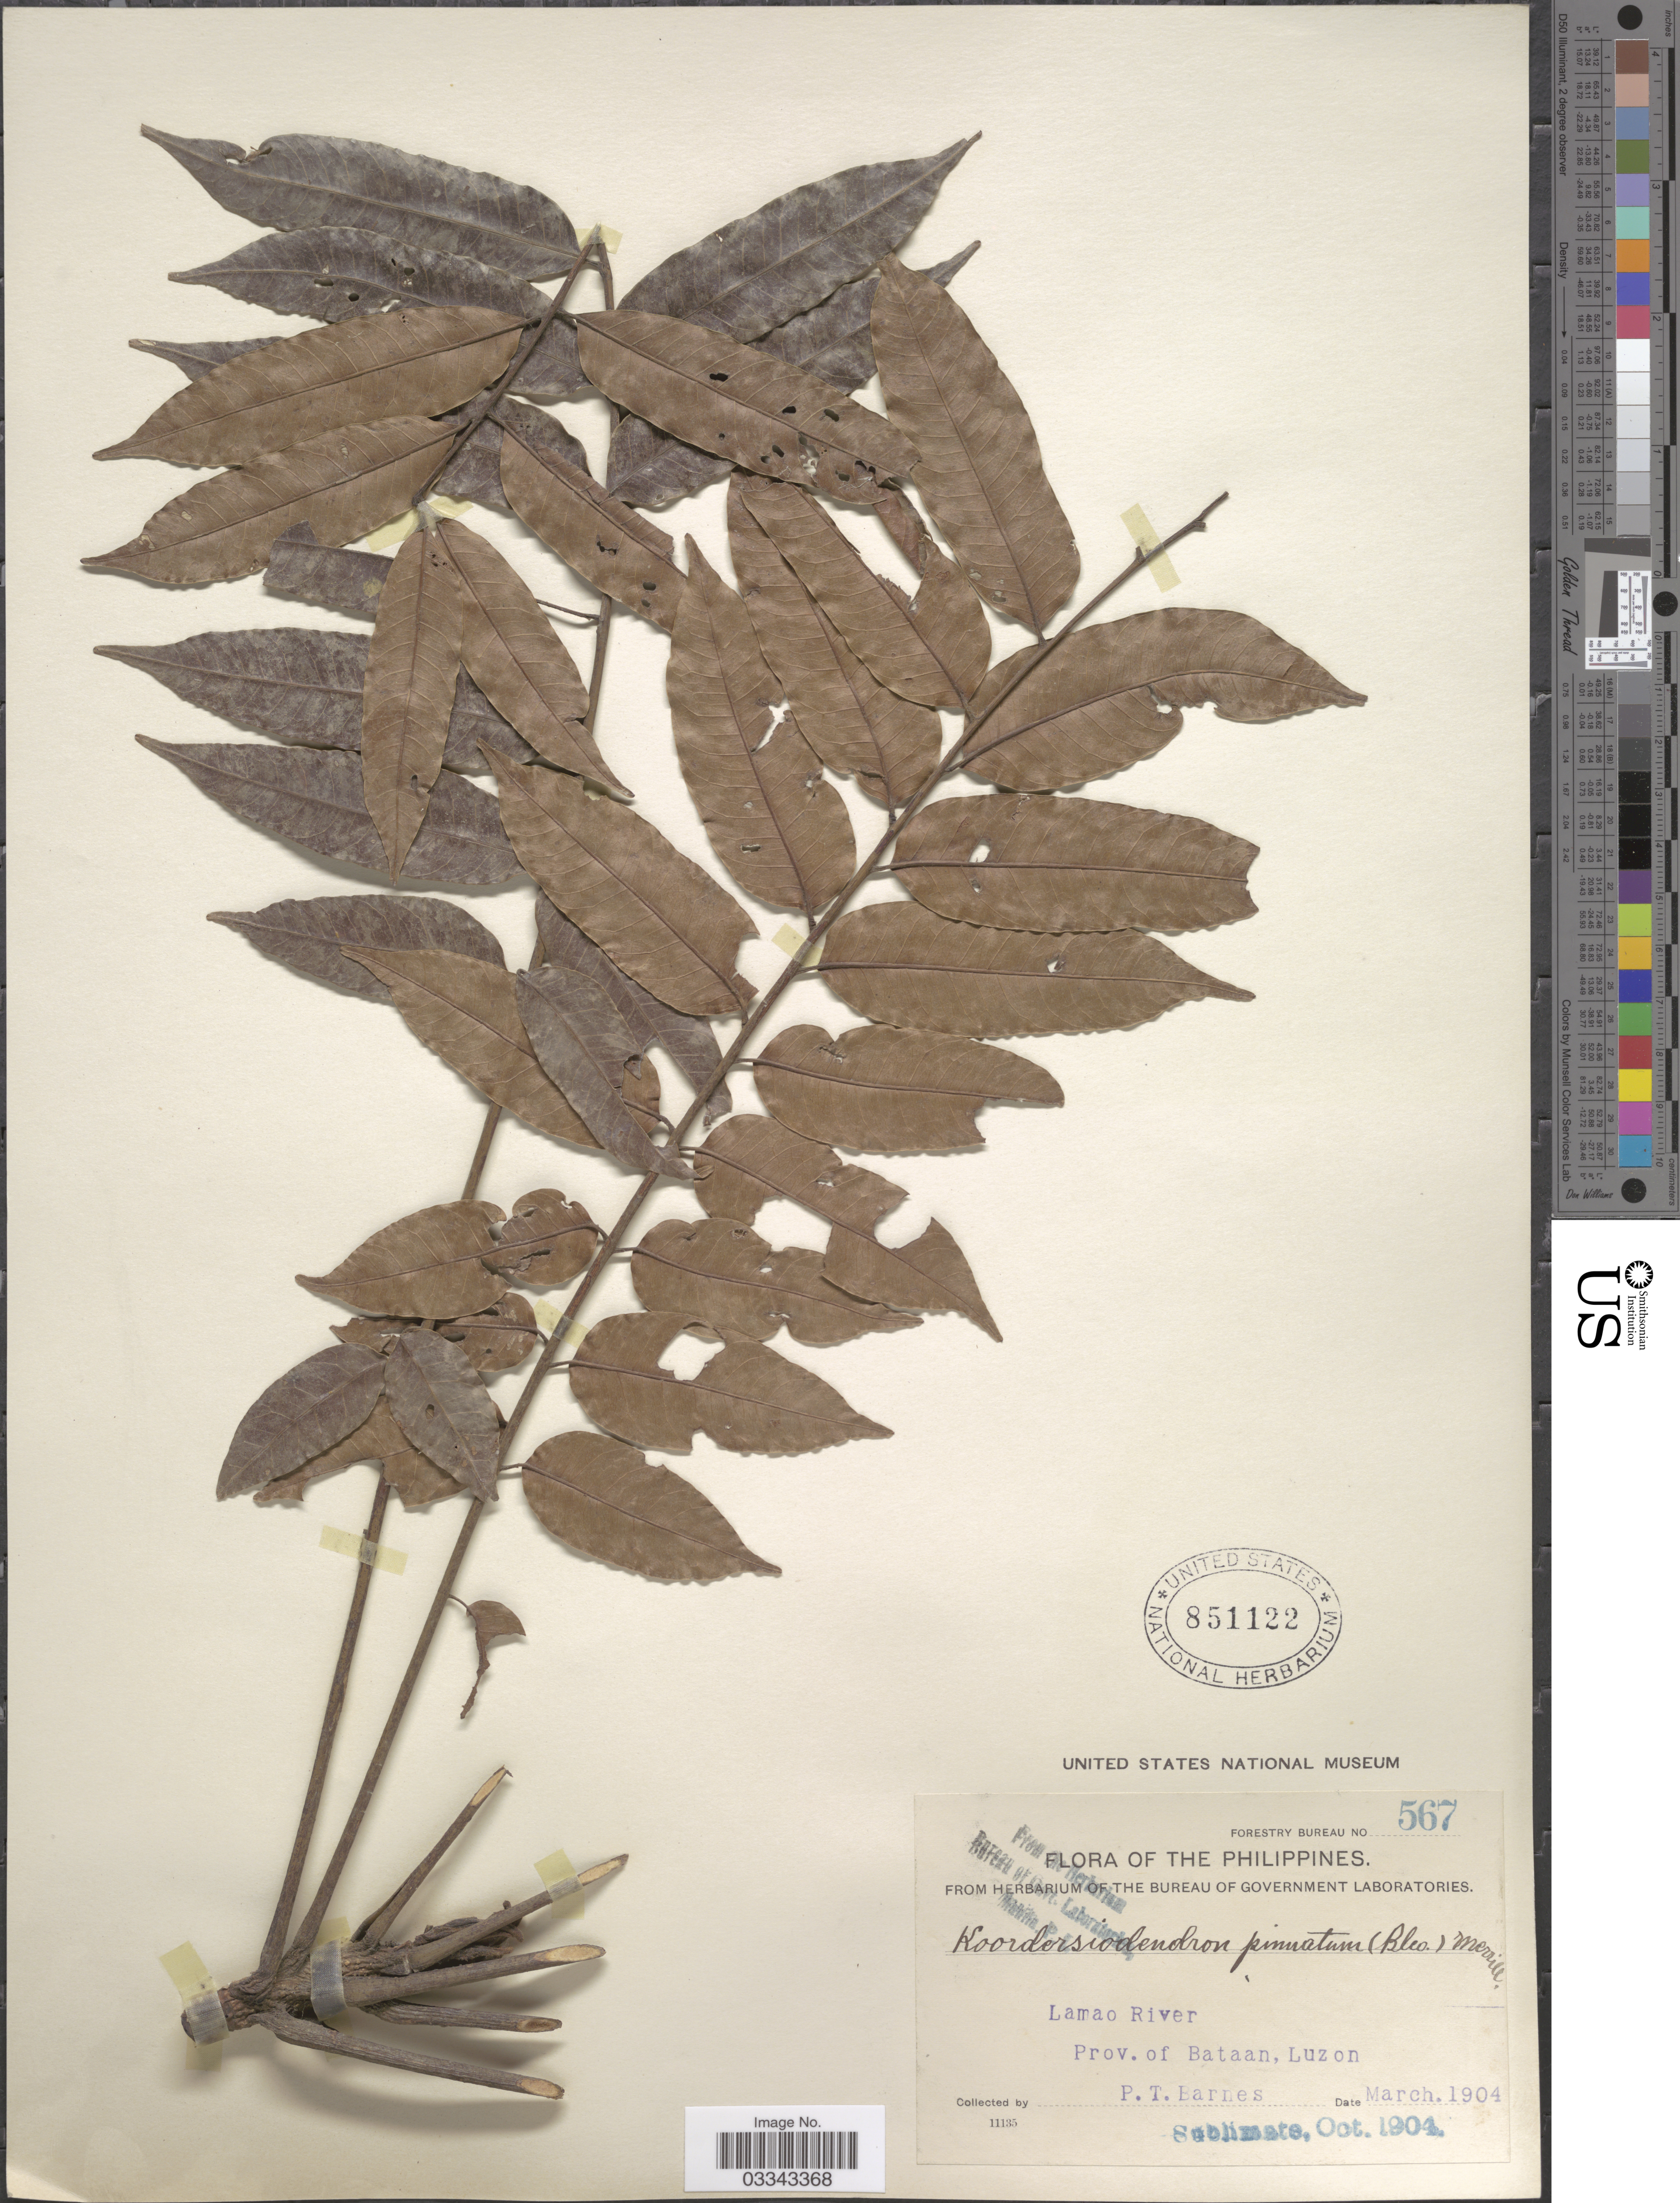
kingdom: Plantae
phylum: Tracheophyta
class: Magnoliopsida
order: Sapindales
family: Anacardiaceae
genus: Koordersiodendron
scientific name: Koordersiodendron pinnatum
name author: (Blanco) Merr.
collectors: P. Barnes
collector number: Forestry Bureau 567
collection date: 1904-03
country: Philippines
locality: Lamao River. Prov. of Bataan, Luzon.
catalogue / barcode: US 851122